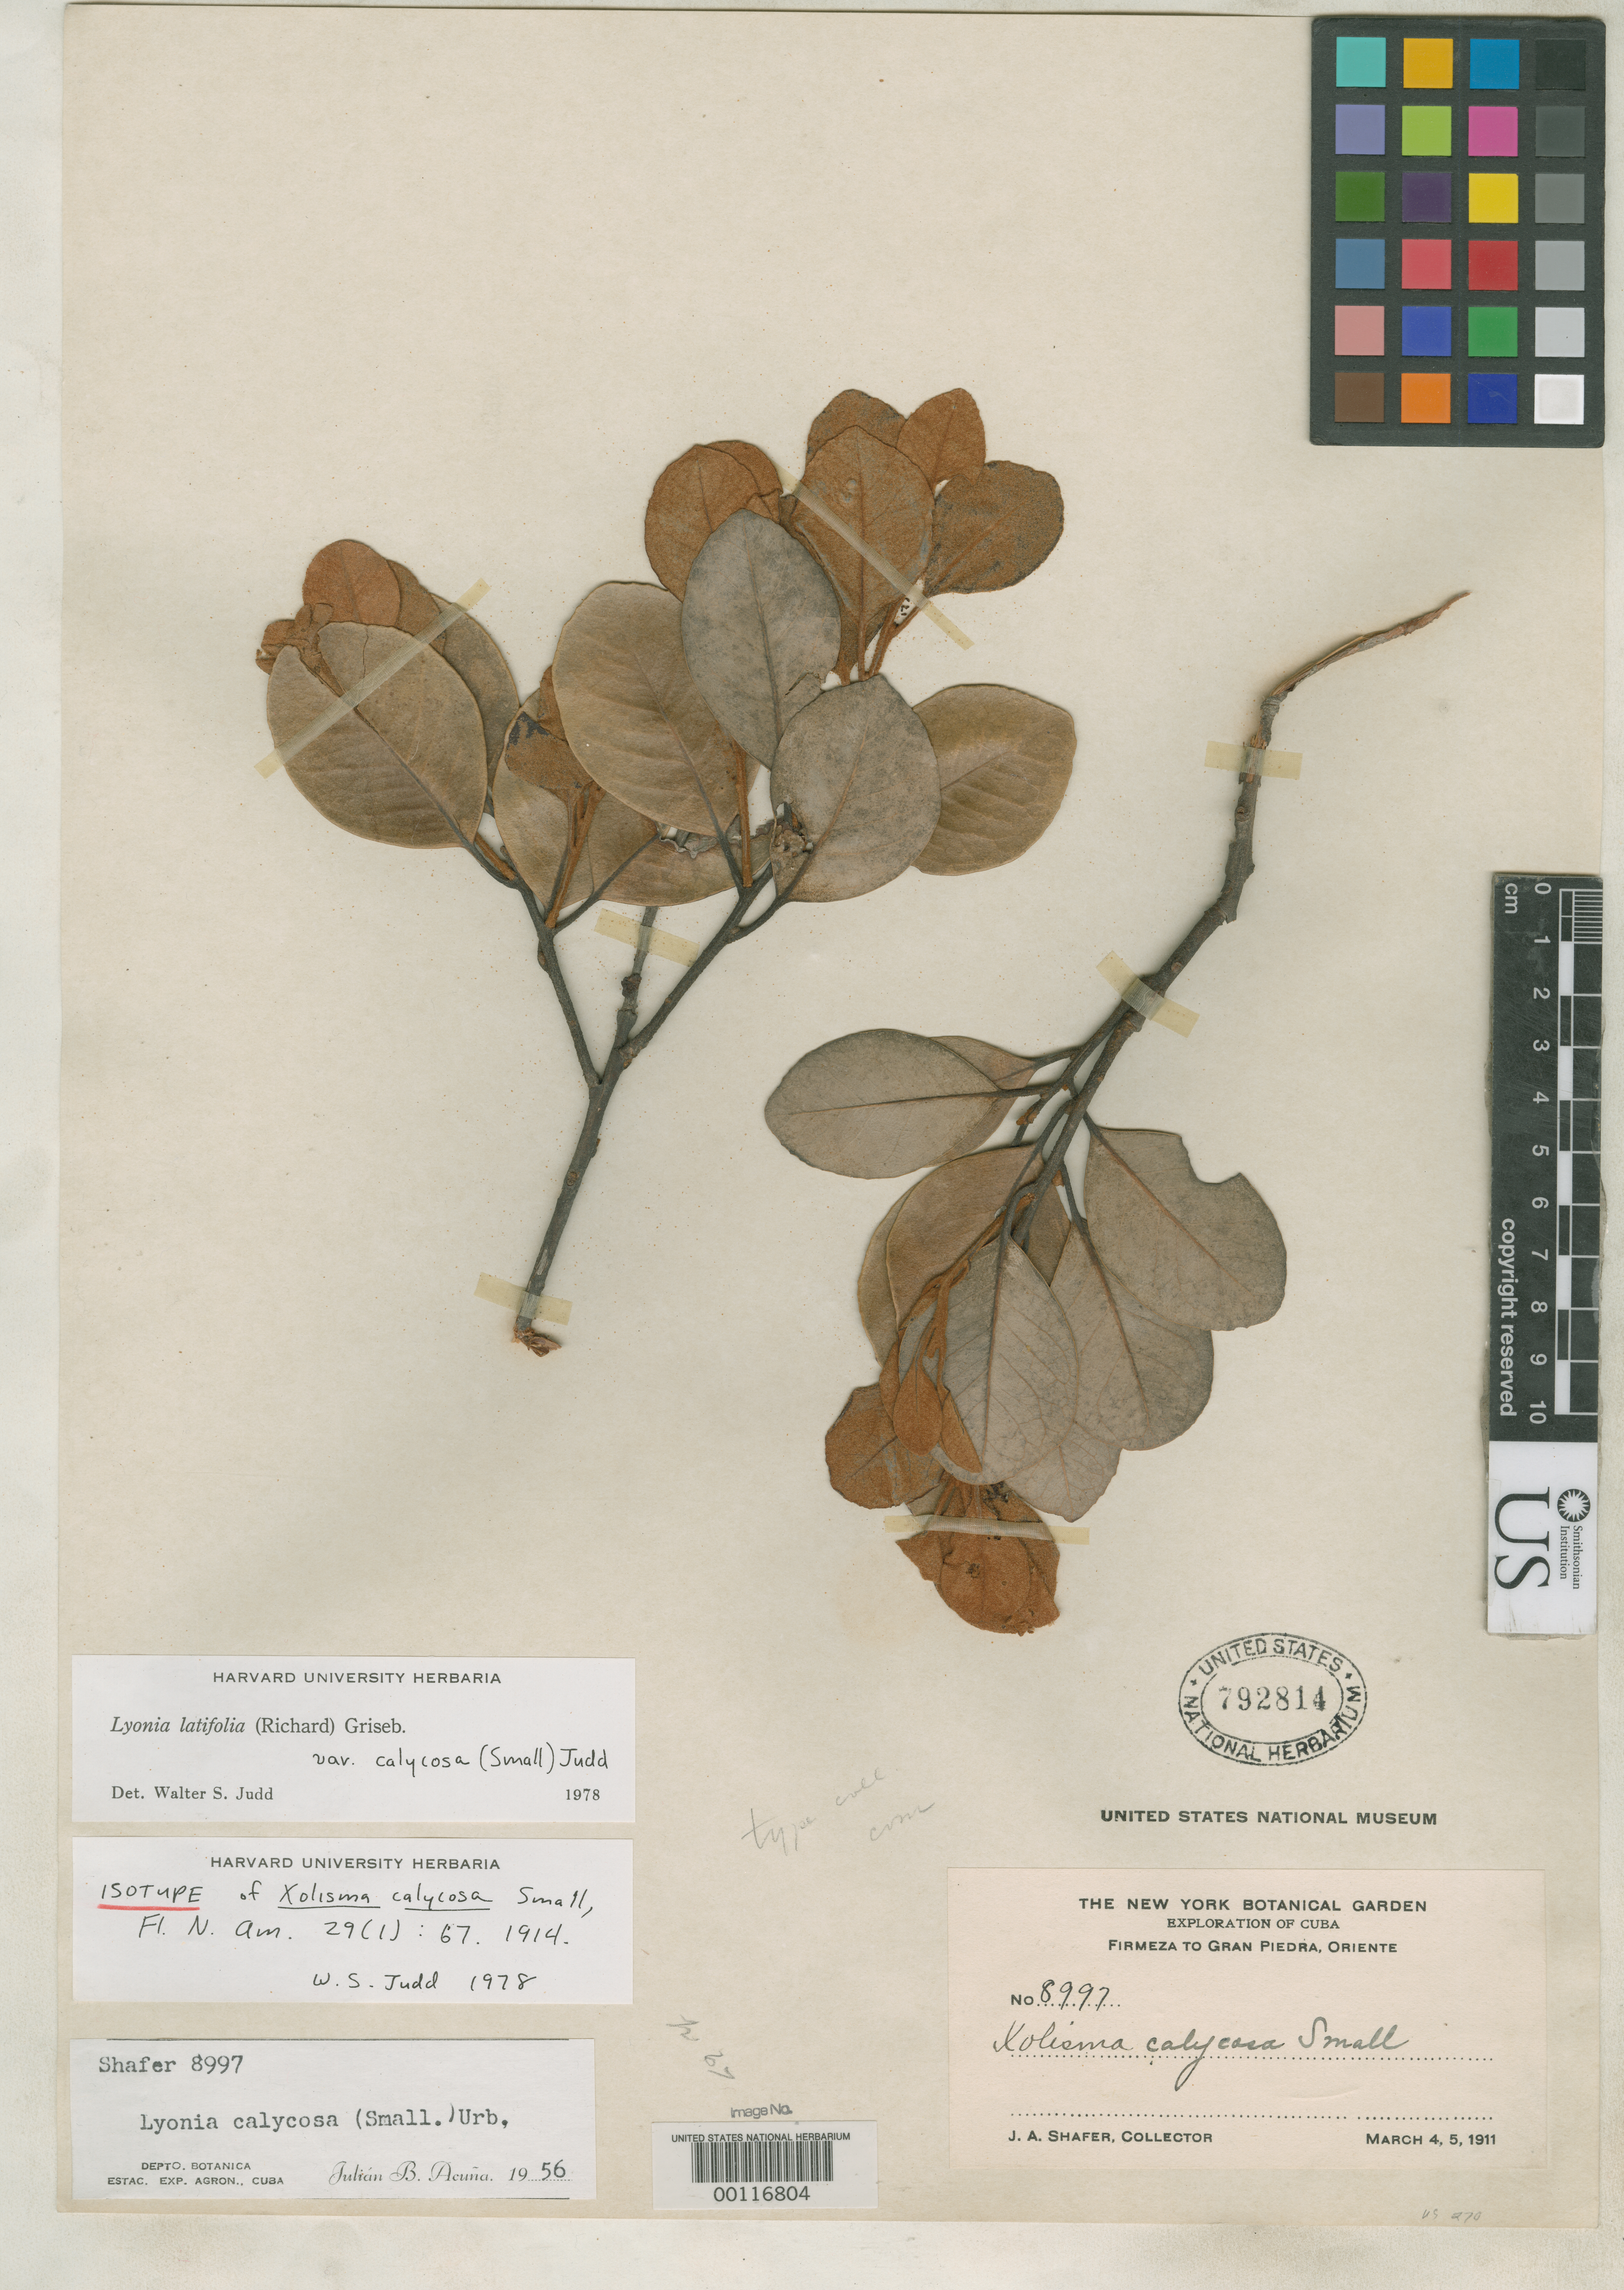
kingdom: Plantae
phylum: Tracheophyta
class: Magnoliopsida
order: Ericales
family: Ericaceae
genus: Xolisma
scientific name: Xolisma calycosa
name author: Small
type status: Isotype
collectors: J. A. Shafer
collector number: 8997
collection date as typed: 04 Mar 1911 to 05 Mar 1911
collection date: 1911-03-04/1911-03-05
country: Cuba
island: Greater Antilles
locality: Between Firmeza & Gran Piedra.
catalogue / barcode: US 792814